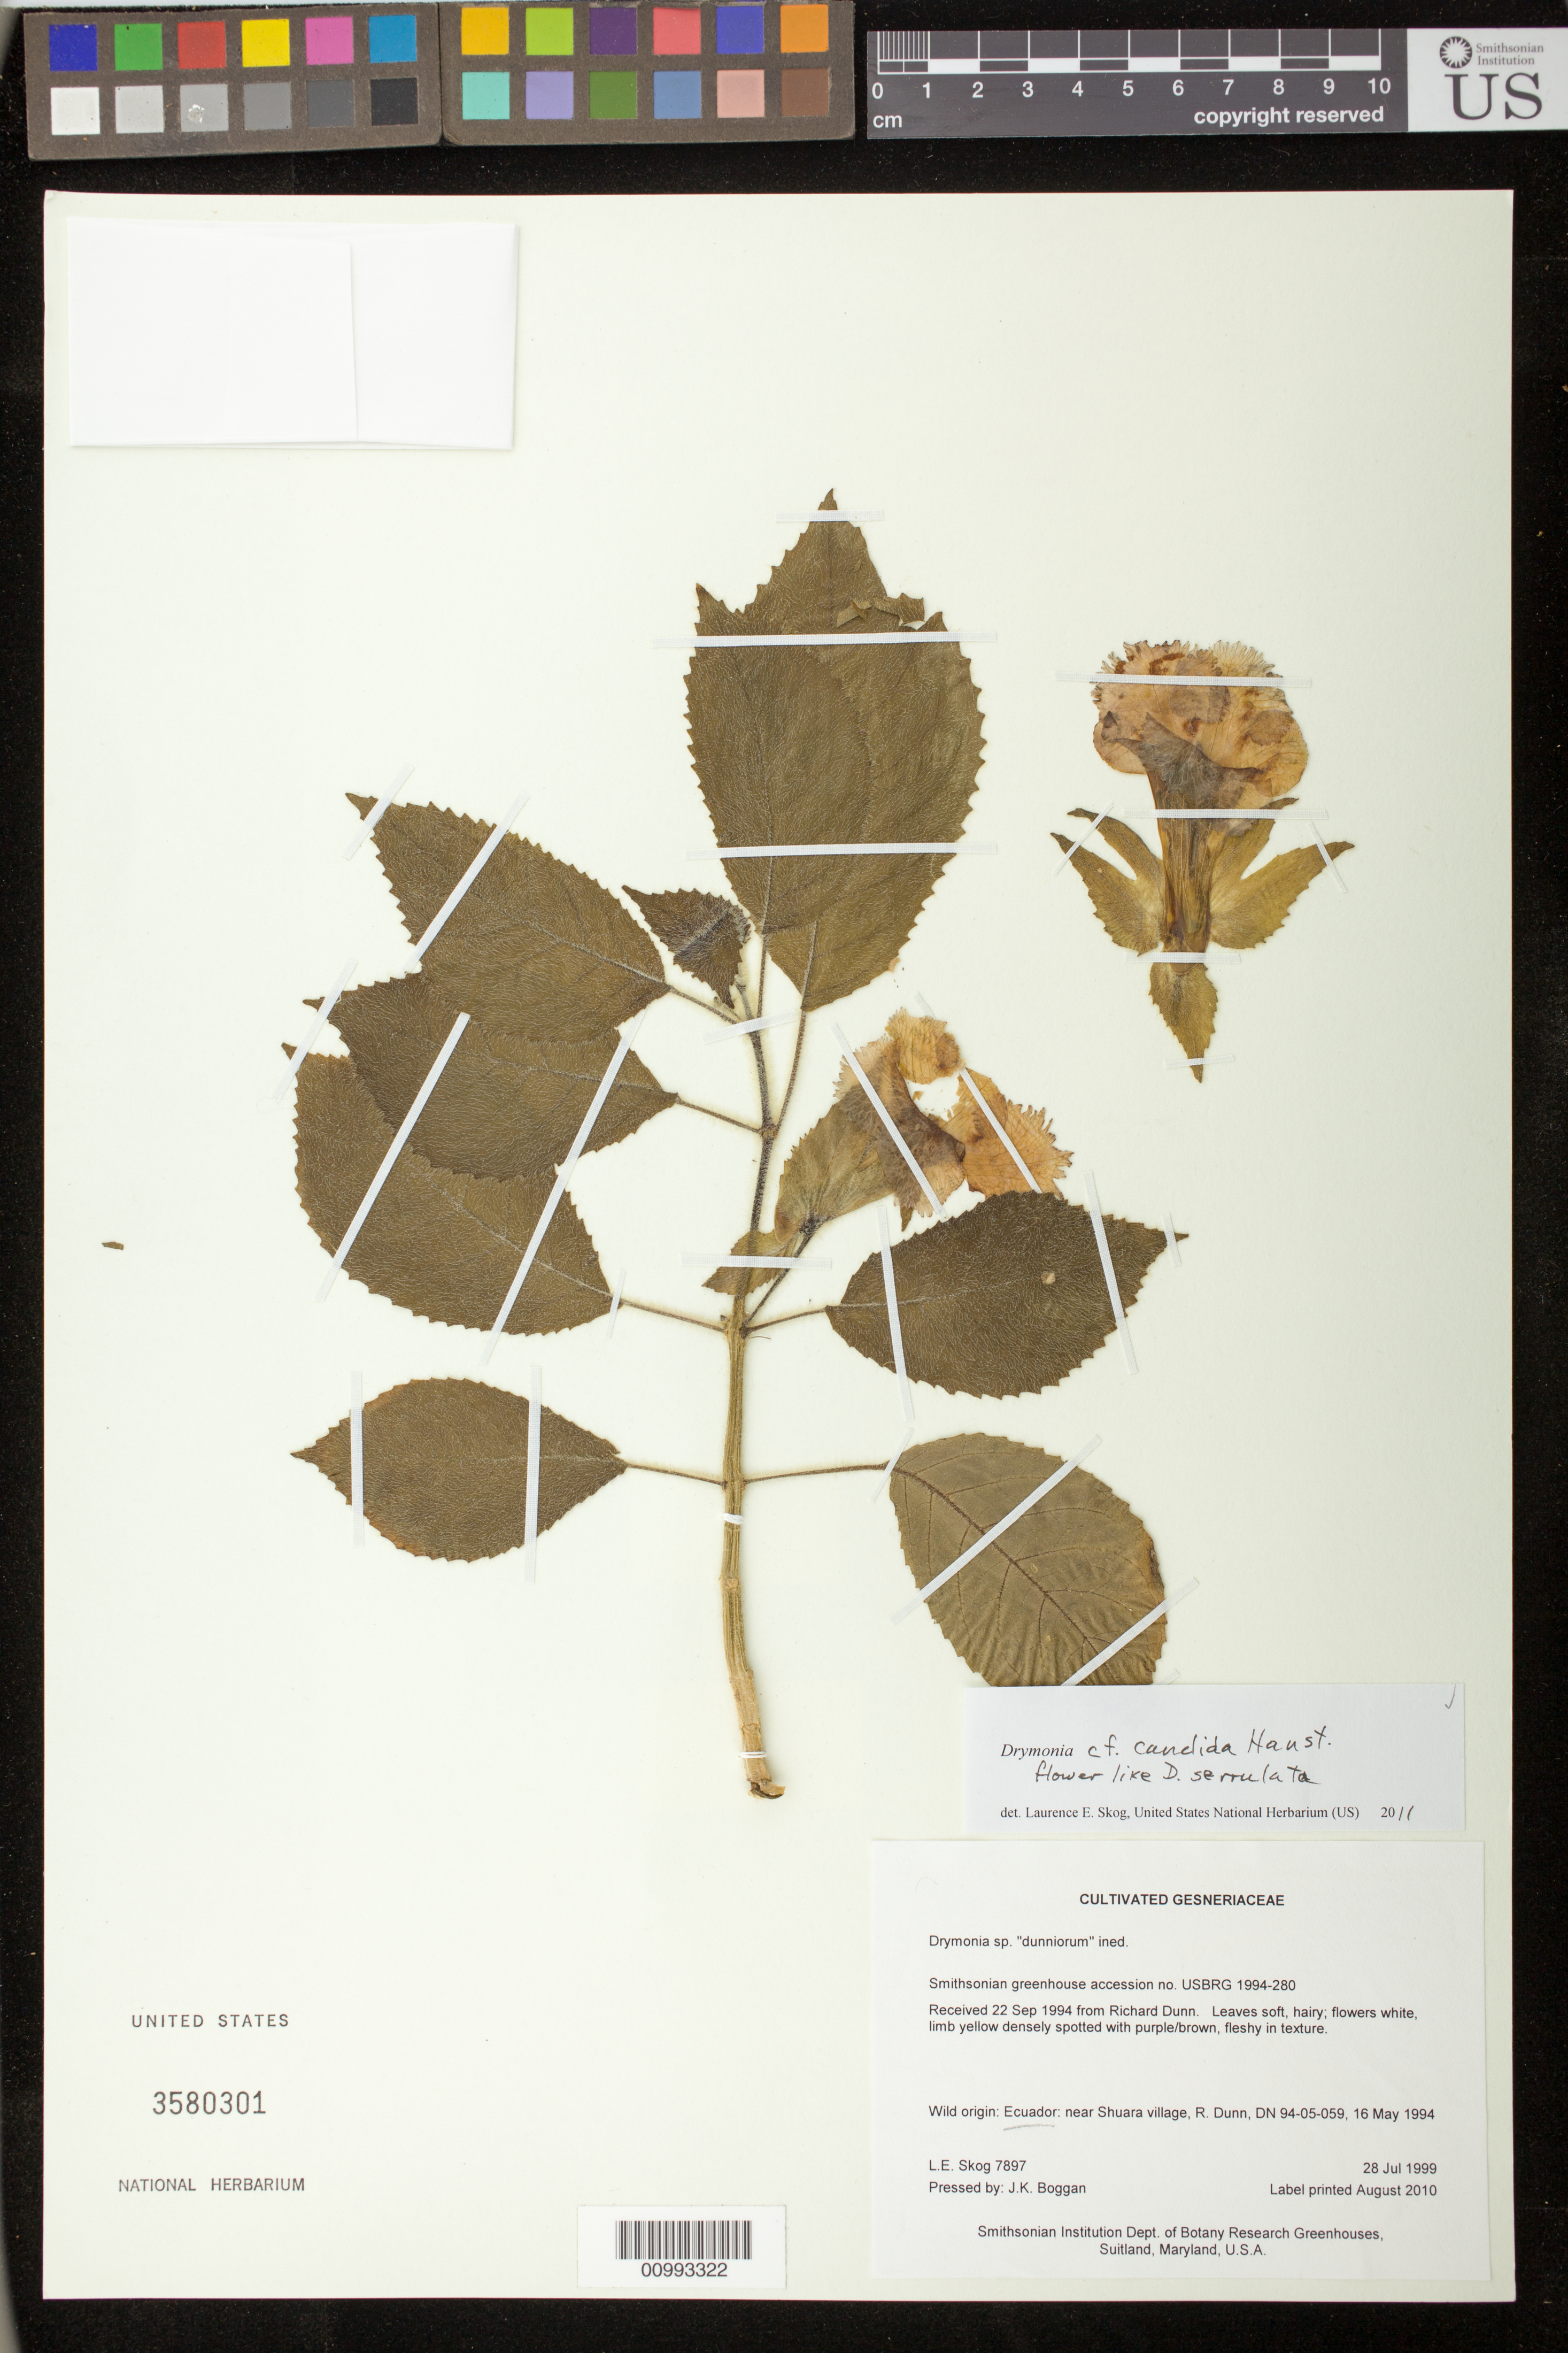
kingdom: Plantae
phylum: Tracheophyta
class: Magnoliopsida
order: Lamiales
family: Gesneriaceae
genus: Drymonia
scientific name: Drymonia candida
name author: Hanst.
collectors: L. E. Skog & J. K. Boggan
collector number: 7897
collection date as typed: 28 Jul 1999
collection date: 1999-07-28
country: Ecuador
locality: Smithsonian Institution Dept. of Botany Research Greenhouses, Suitland, Maryland, U.S.A.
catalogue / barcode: US 3580301